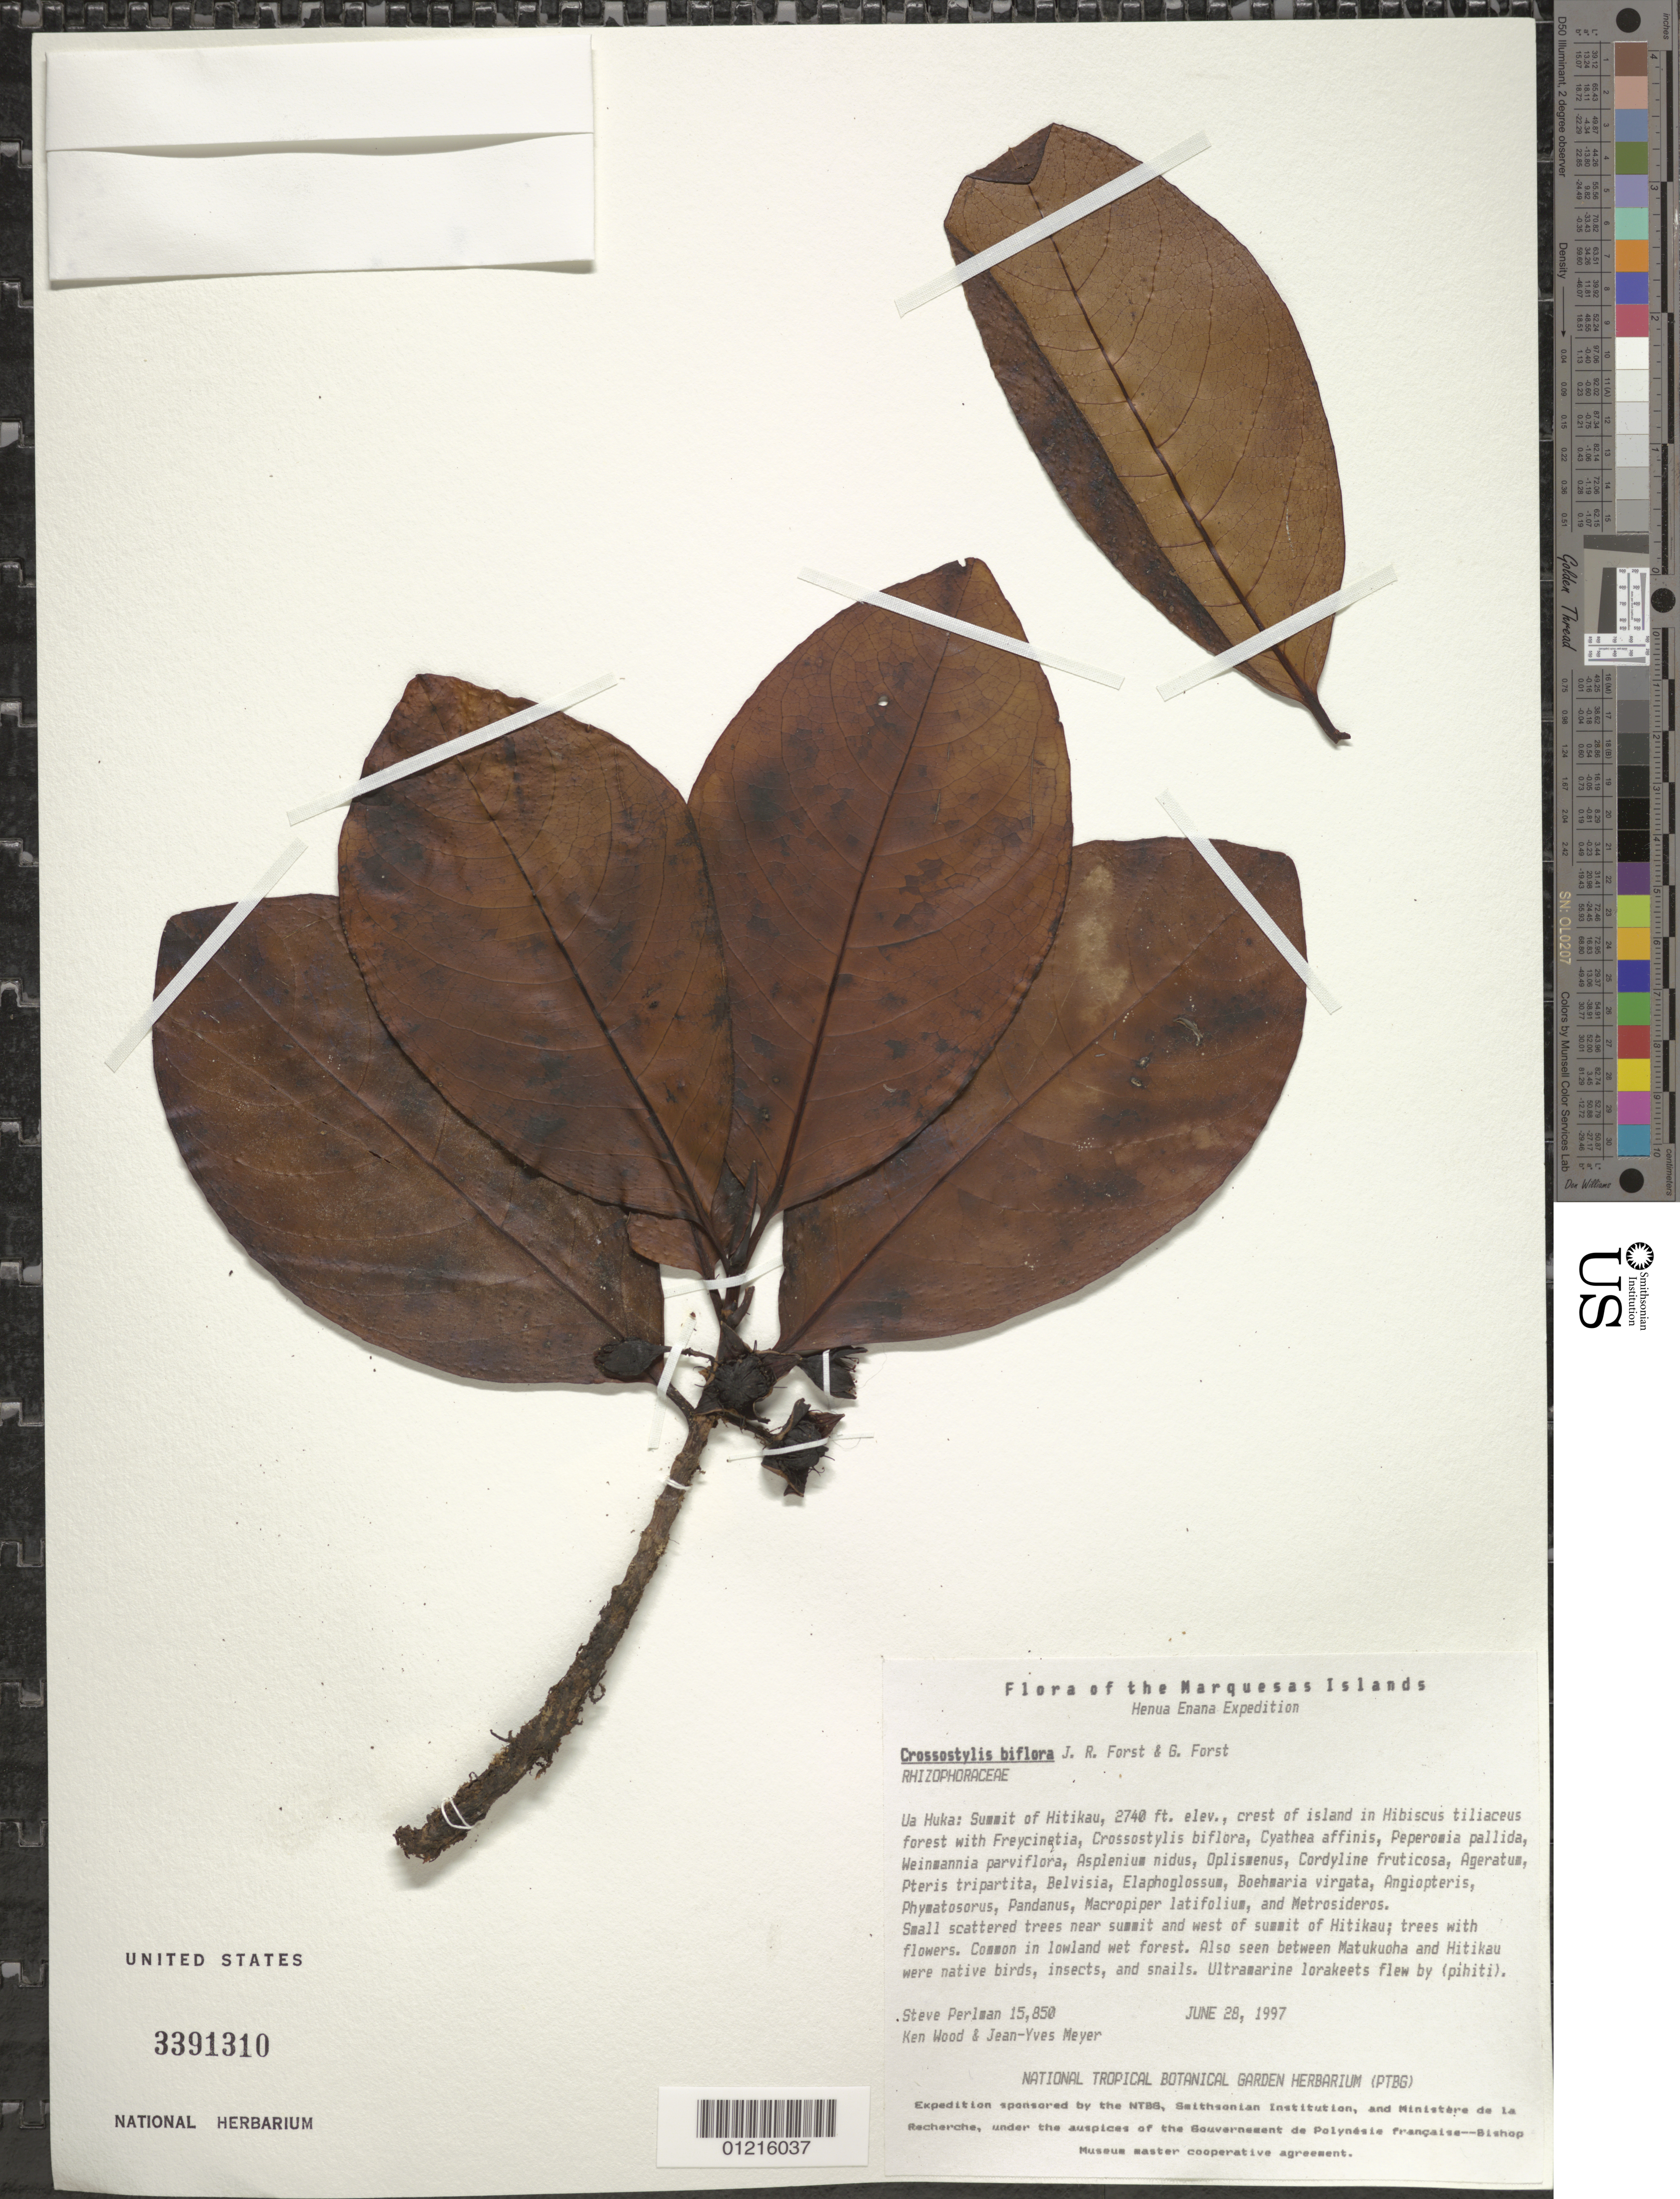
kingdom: Plantae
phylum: Tracheophyta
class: Magnoliopsida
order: Malpighiales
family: Rhizophoraceae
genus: Crossostylis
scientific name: Crossostylis biflora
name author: J.R. Forst. & G. Forst.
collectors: S. P. Perlman, K. R. Wood & J.-Y. Meyer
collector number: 15850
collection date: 1997-06-28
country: French Polynesia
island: Ua Huka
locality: Summit of Hitikau, crest of island, near summit and W of summit of Hitikau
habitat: In Hibiscus tiliaceus lowland wet forest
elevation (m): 835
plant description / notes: Also seen between Matukuoha and Hitikau were native birds, insects, and snails. Ultramarine lorakeets flew by (pihiti)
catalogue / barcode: US 3391310